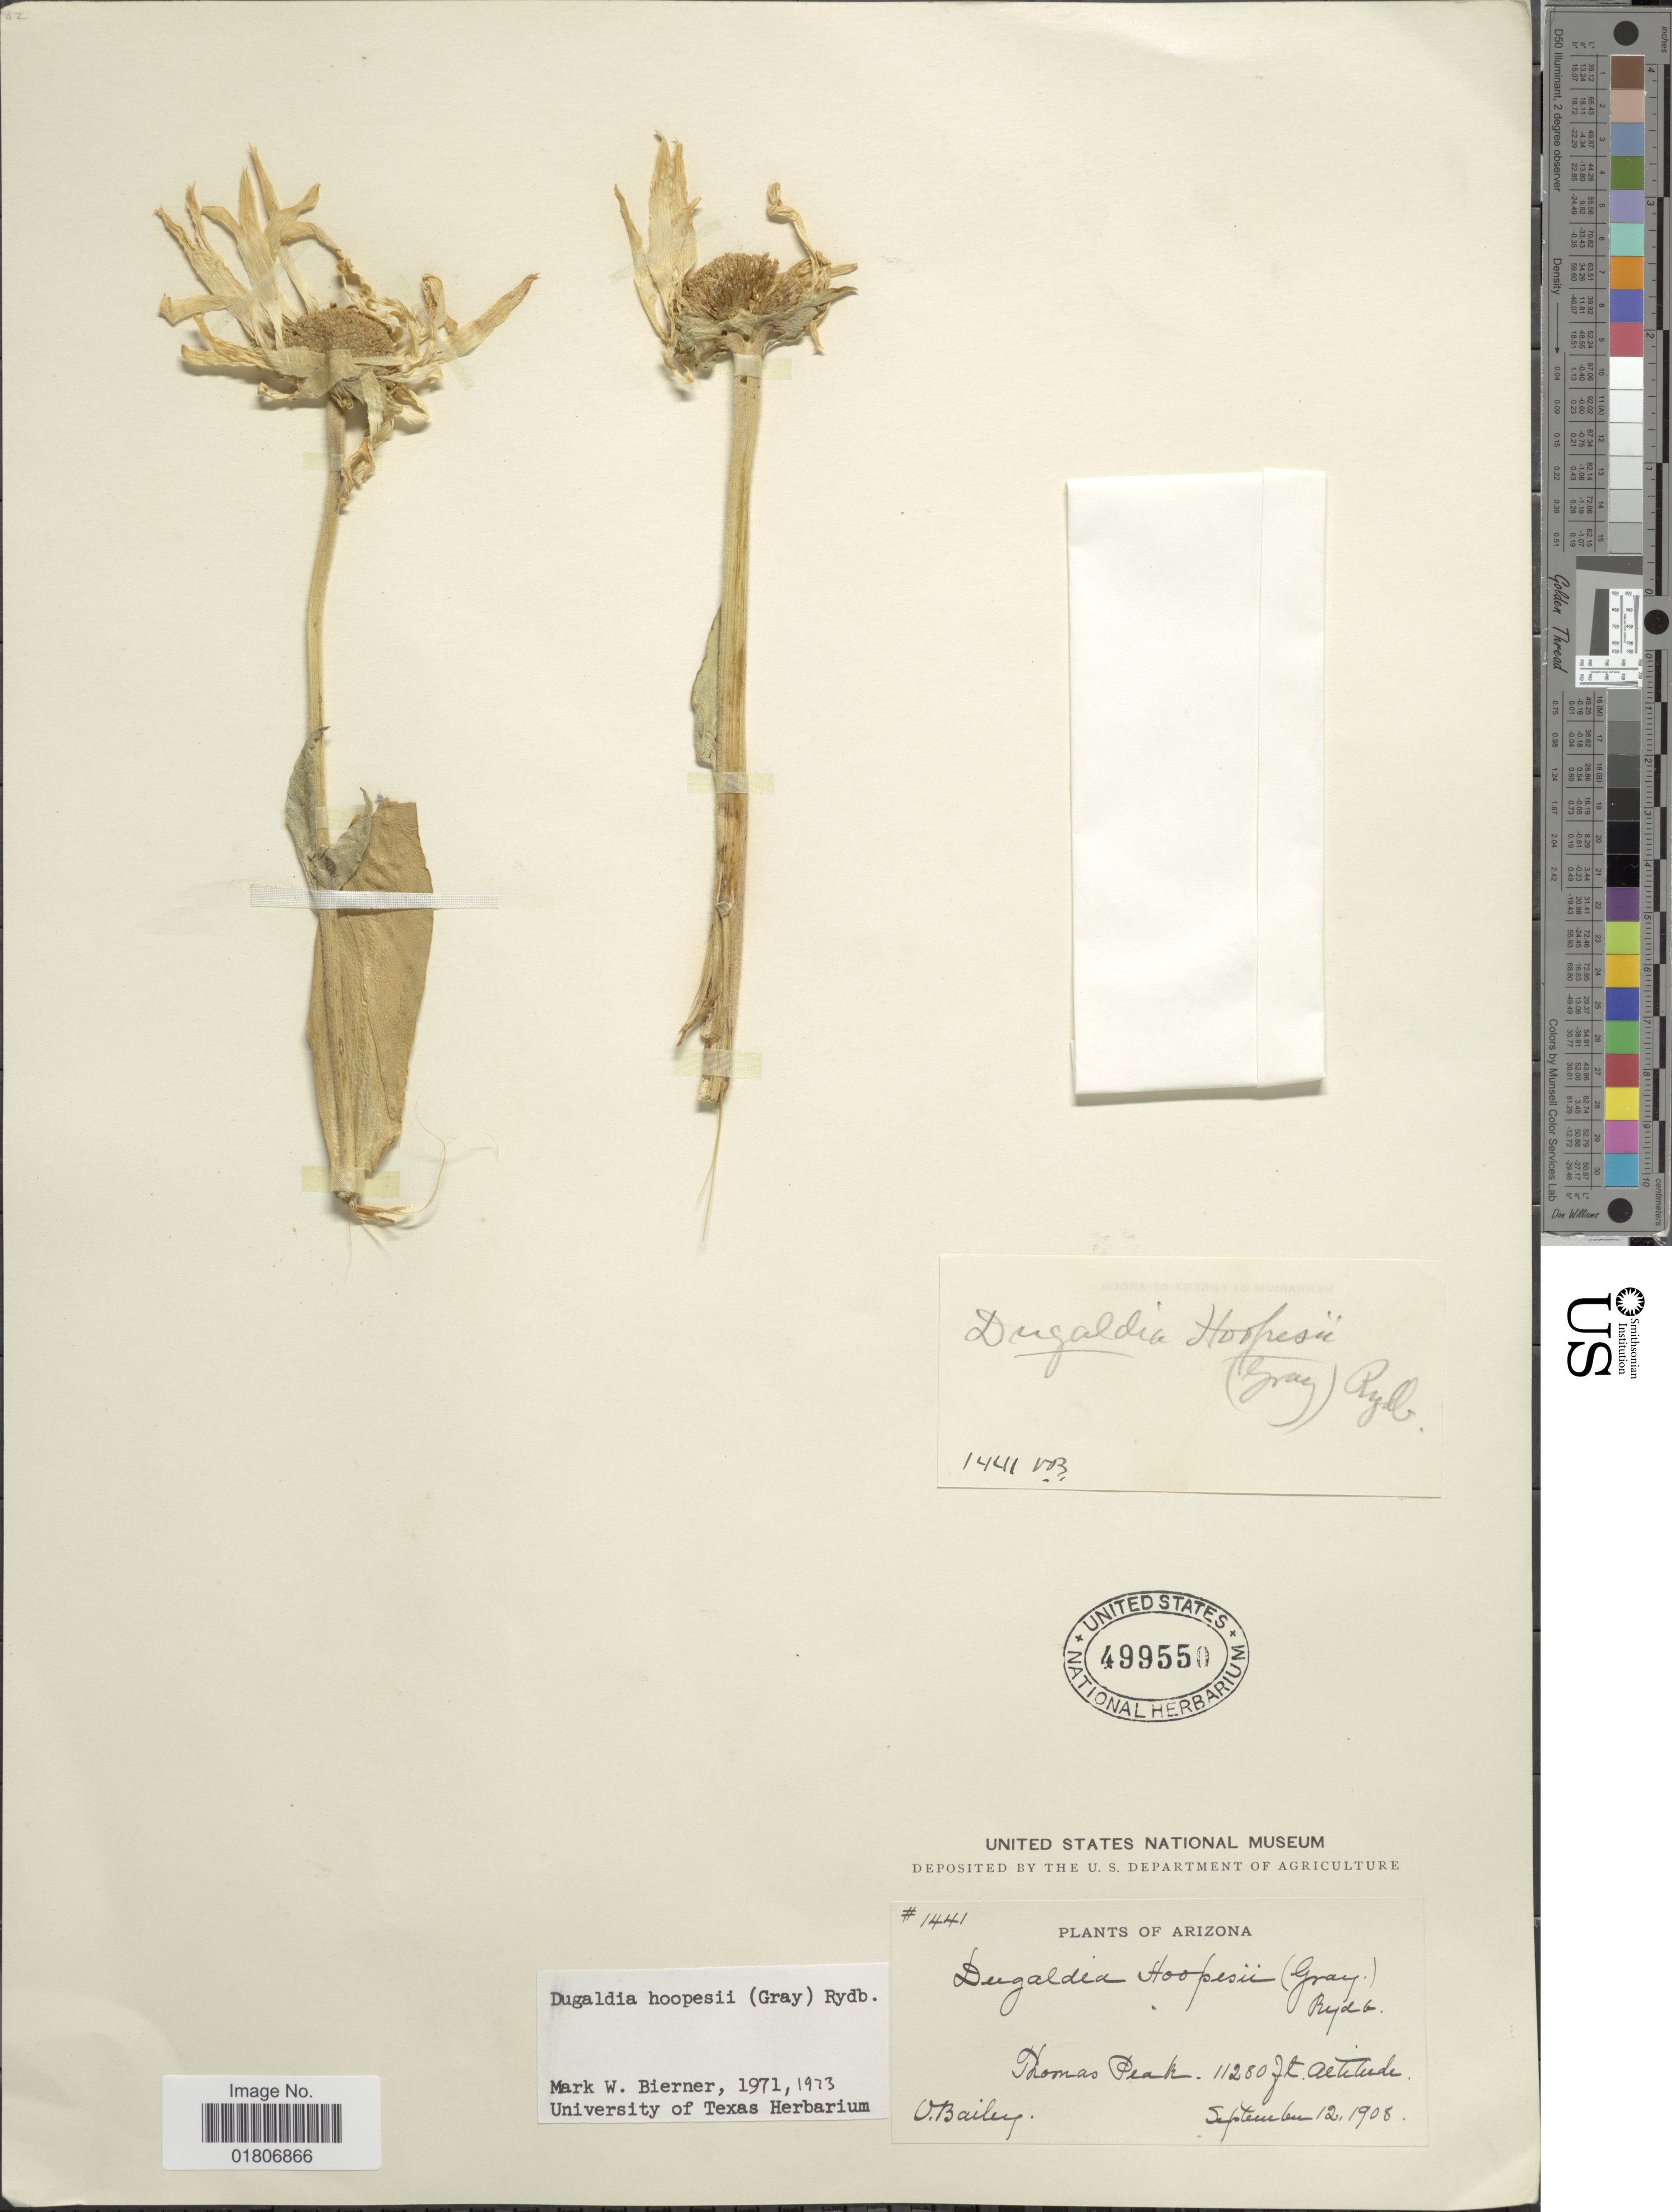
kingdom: Plantae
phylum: Tracheophyta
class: Magnoliopsida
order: Asterales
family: Asteraceae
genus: Dugaldia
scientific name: Dugaldia hoopesii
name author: (A. Gray) Rydb.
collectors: V. L. Bailey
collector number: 1441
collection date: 1908-09-12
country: United States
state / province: Arizona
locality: Thomas Peak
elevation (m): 3438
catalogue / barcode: US 499550